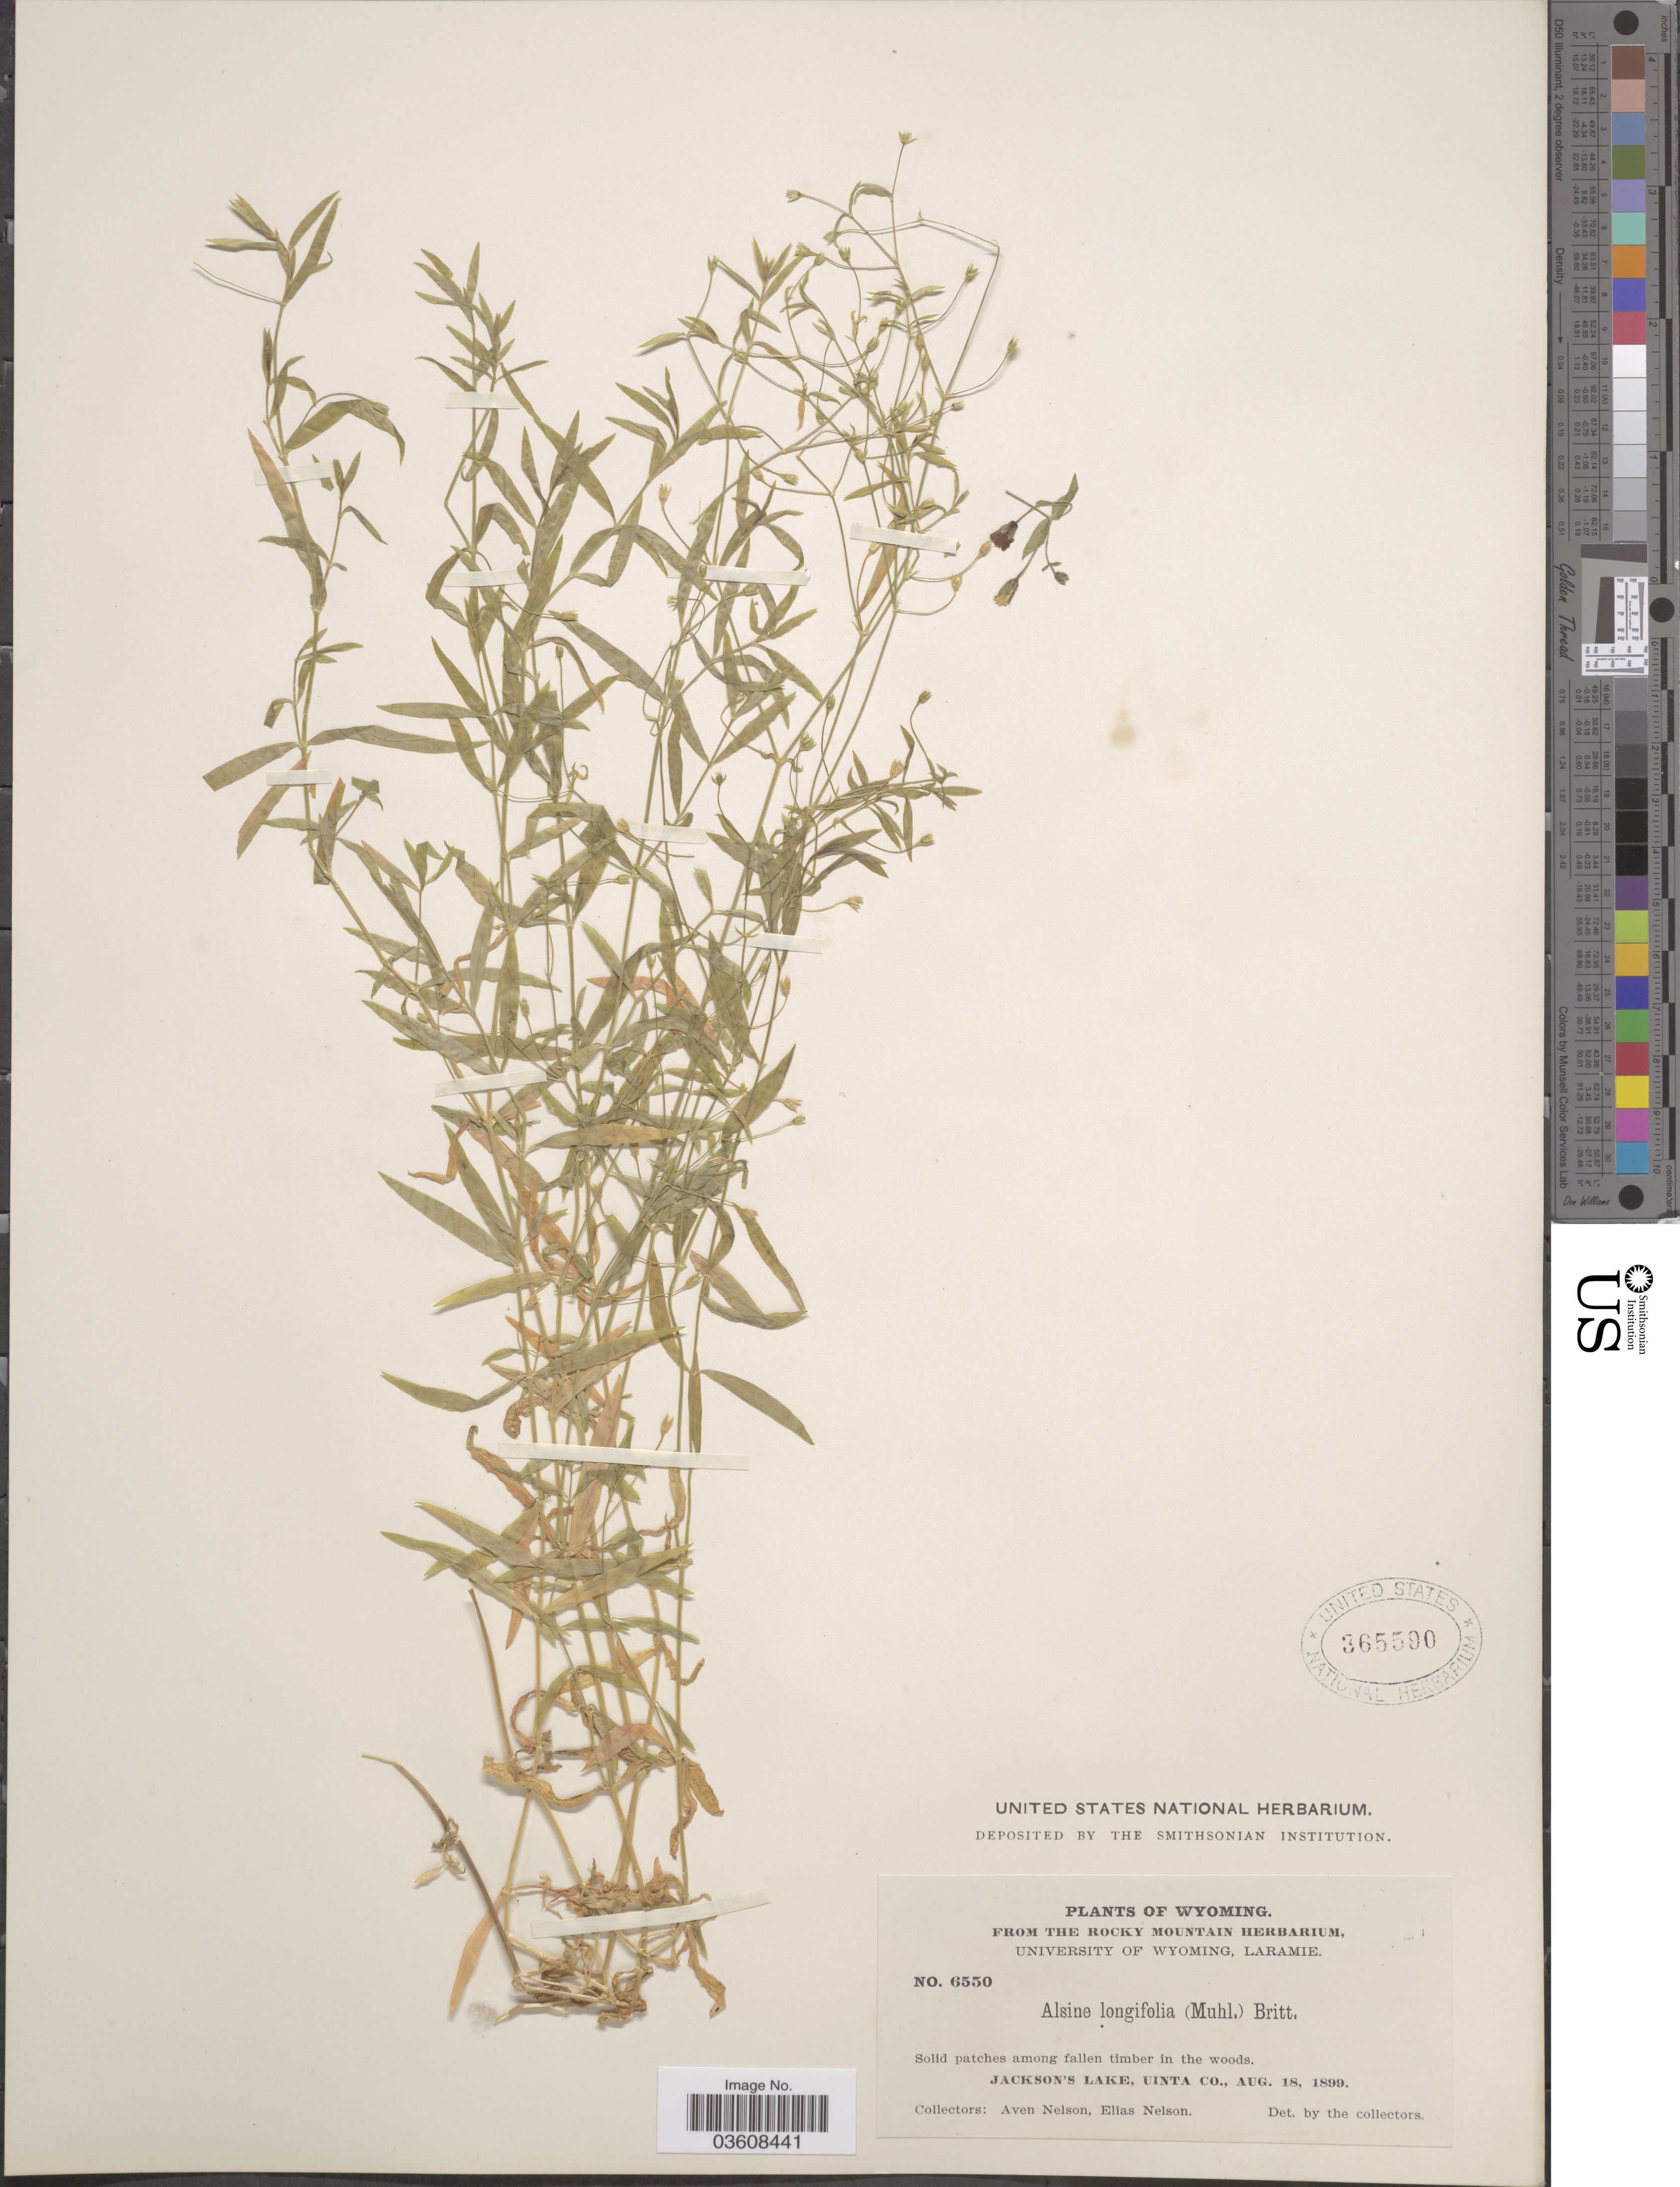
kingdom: Plantae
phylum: Tracheophyta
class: Magnoliopsida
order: Caryophyllales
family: Caryophyllaceae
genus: Stellaria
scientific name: Stellaria longifolia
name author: Muhl. ex Willd.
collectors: A. Nelson & E. Nelson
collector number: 6550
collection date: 1899-08-18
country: United States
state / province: Wyoming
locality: Jackson's Lake, Uinta Co.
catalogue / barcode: US 365590